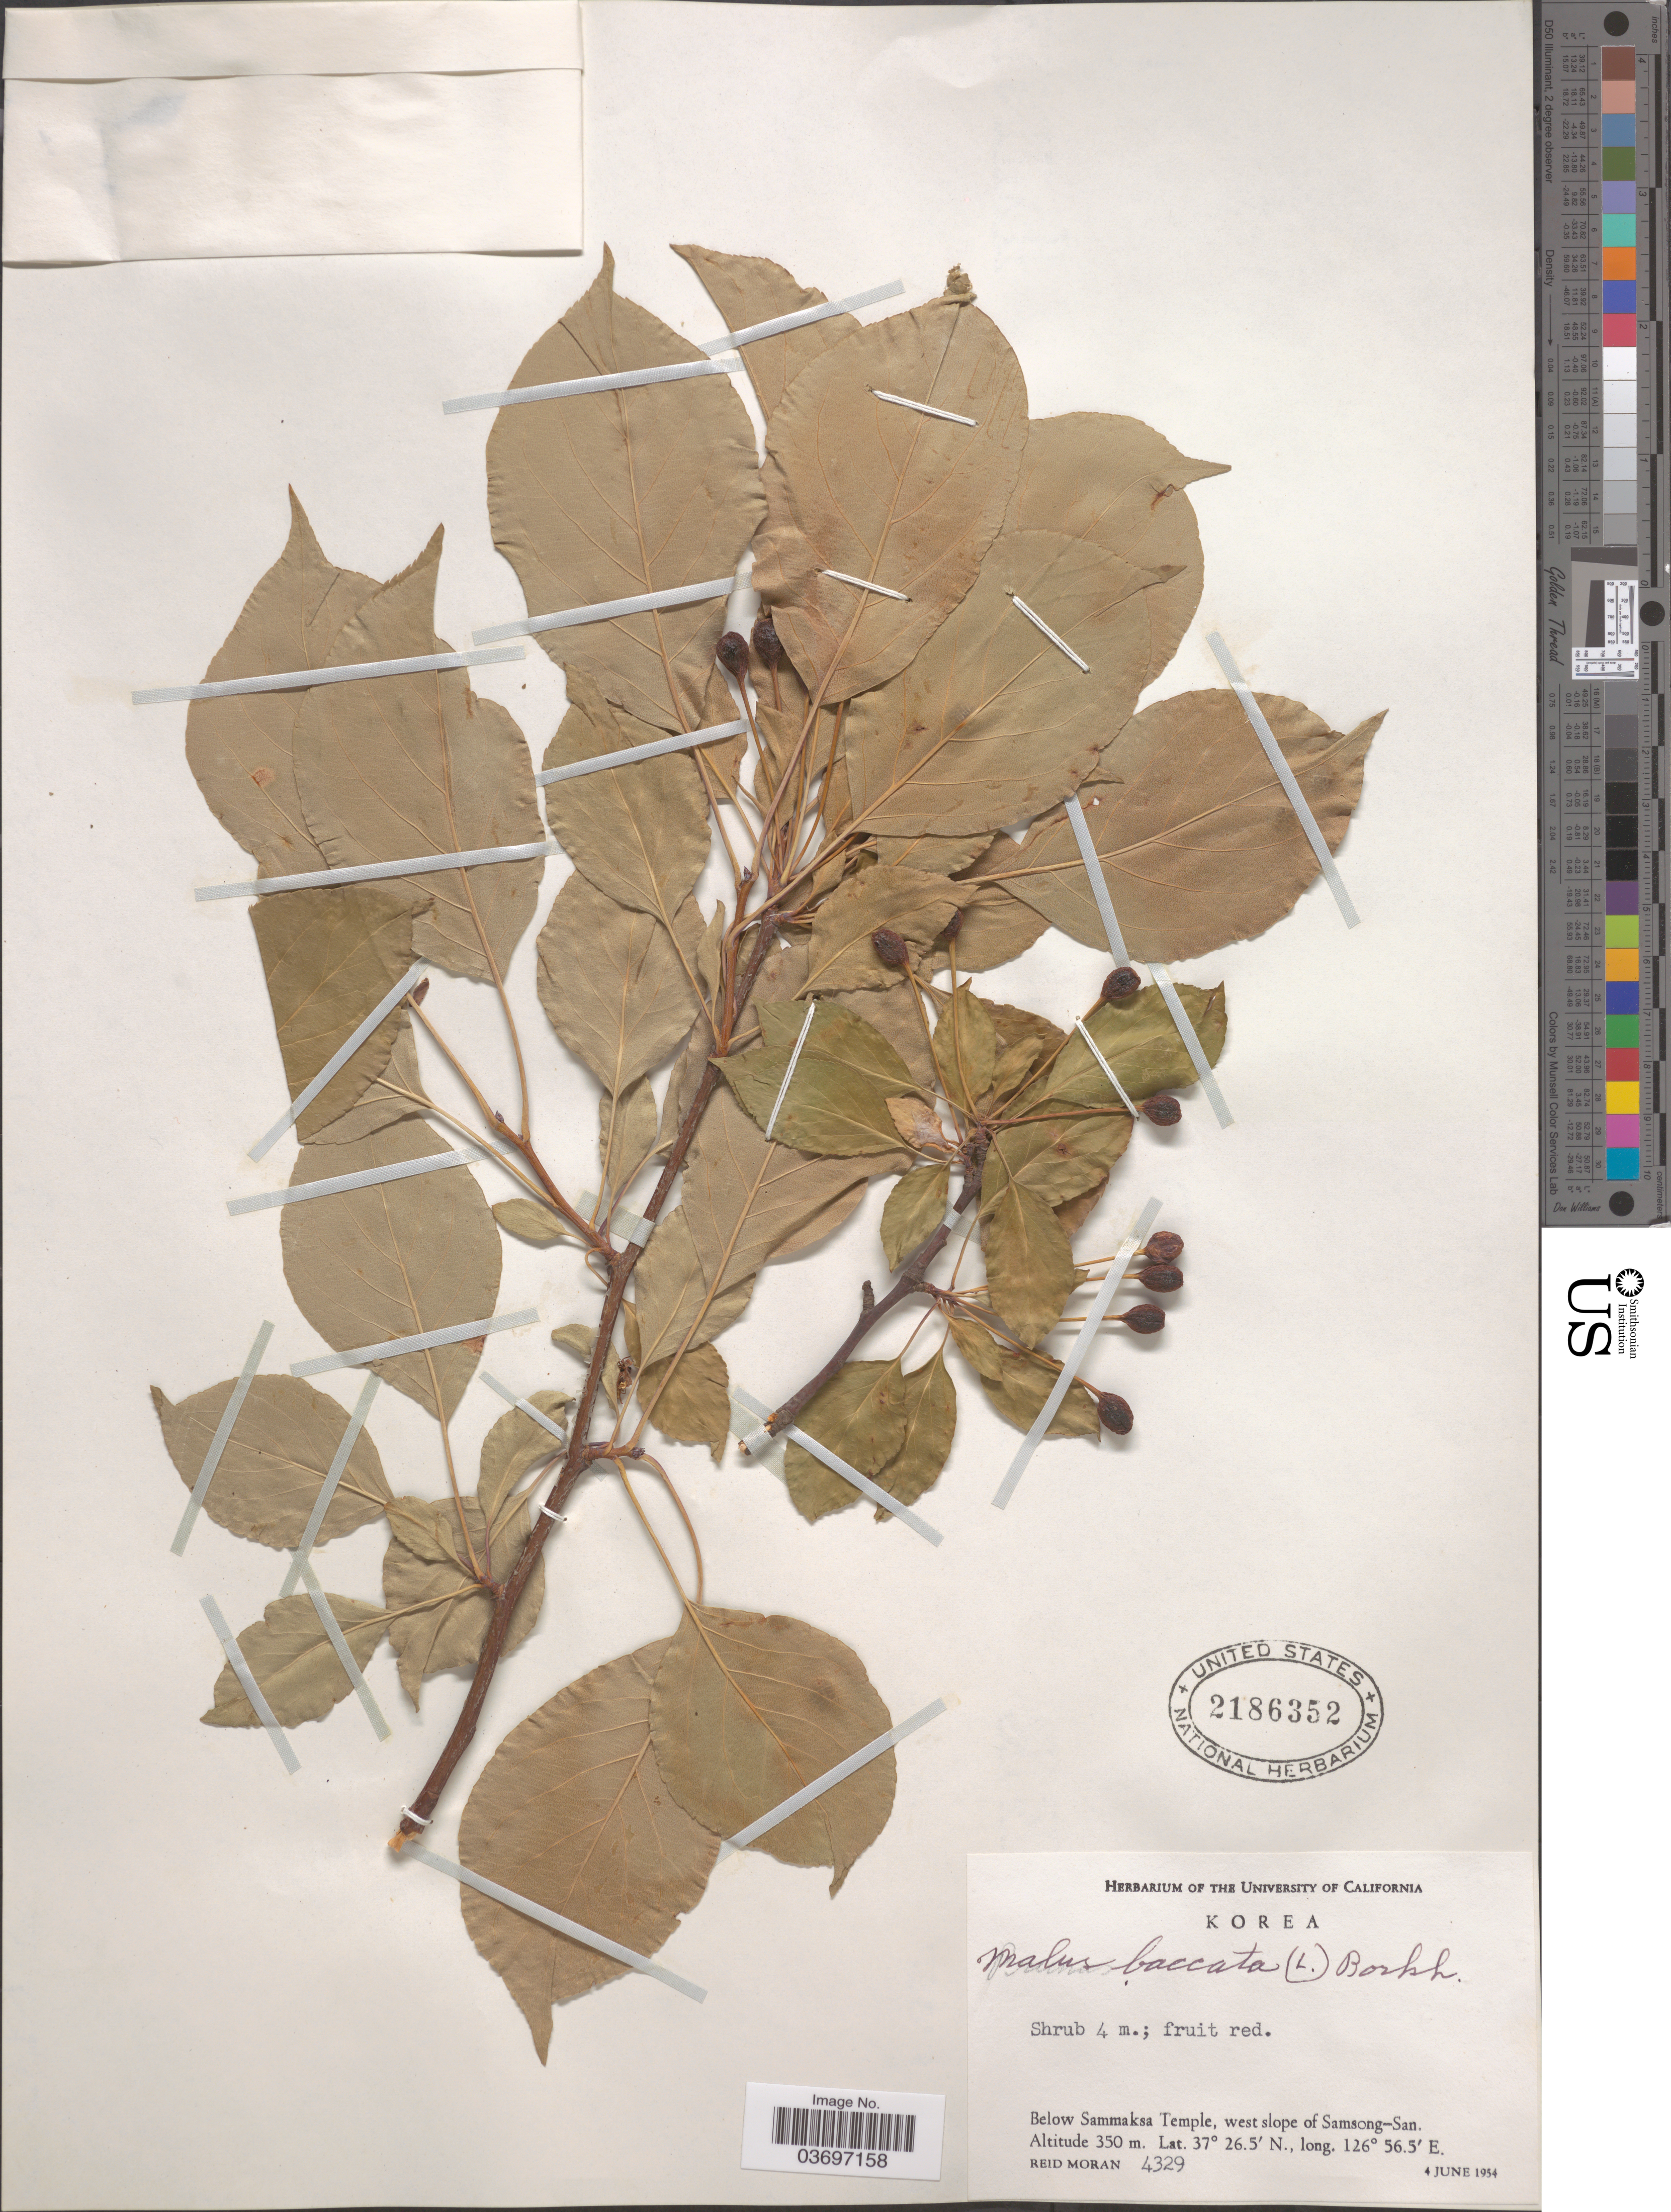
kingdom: Plantae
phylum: Tracheophyta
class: Magnoliopsida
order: Rosales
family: Rosaceae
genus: Malus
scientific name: Malus baccata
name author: (L.) Borkh.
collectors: R. V. Moran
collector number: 4329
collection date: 1954-06-04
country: South Korea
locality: Below Sammaksa Temple, west slope of Samsong-San.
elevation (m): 350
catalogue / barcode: US 2186352